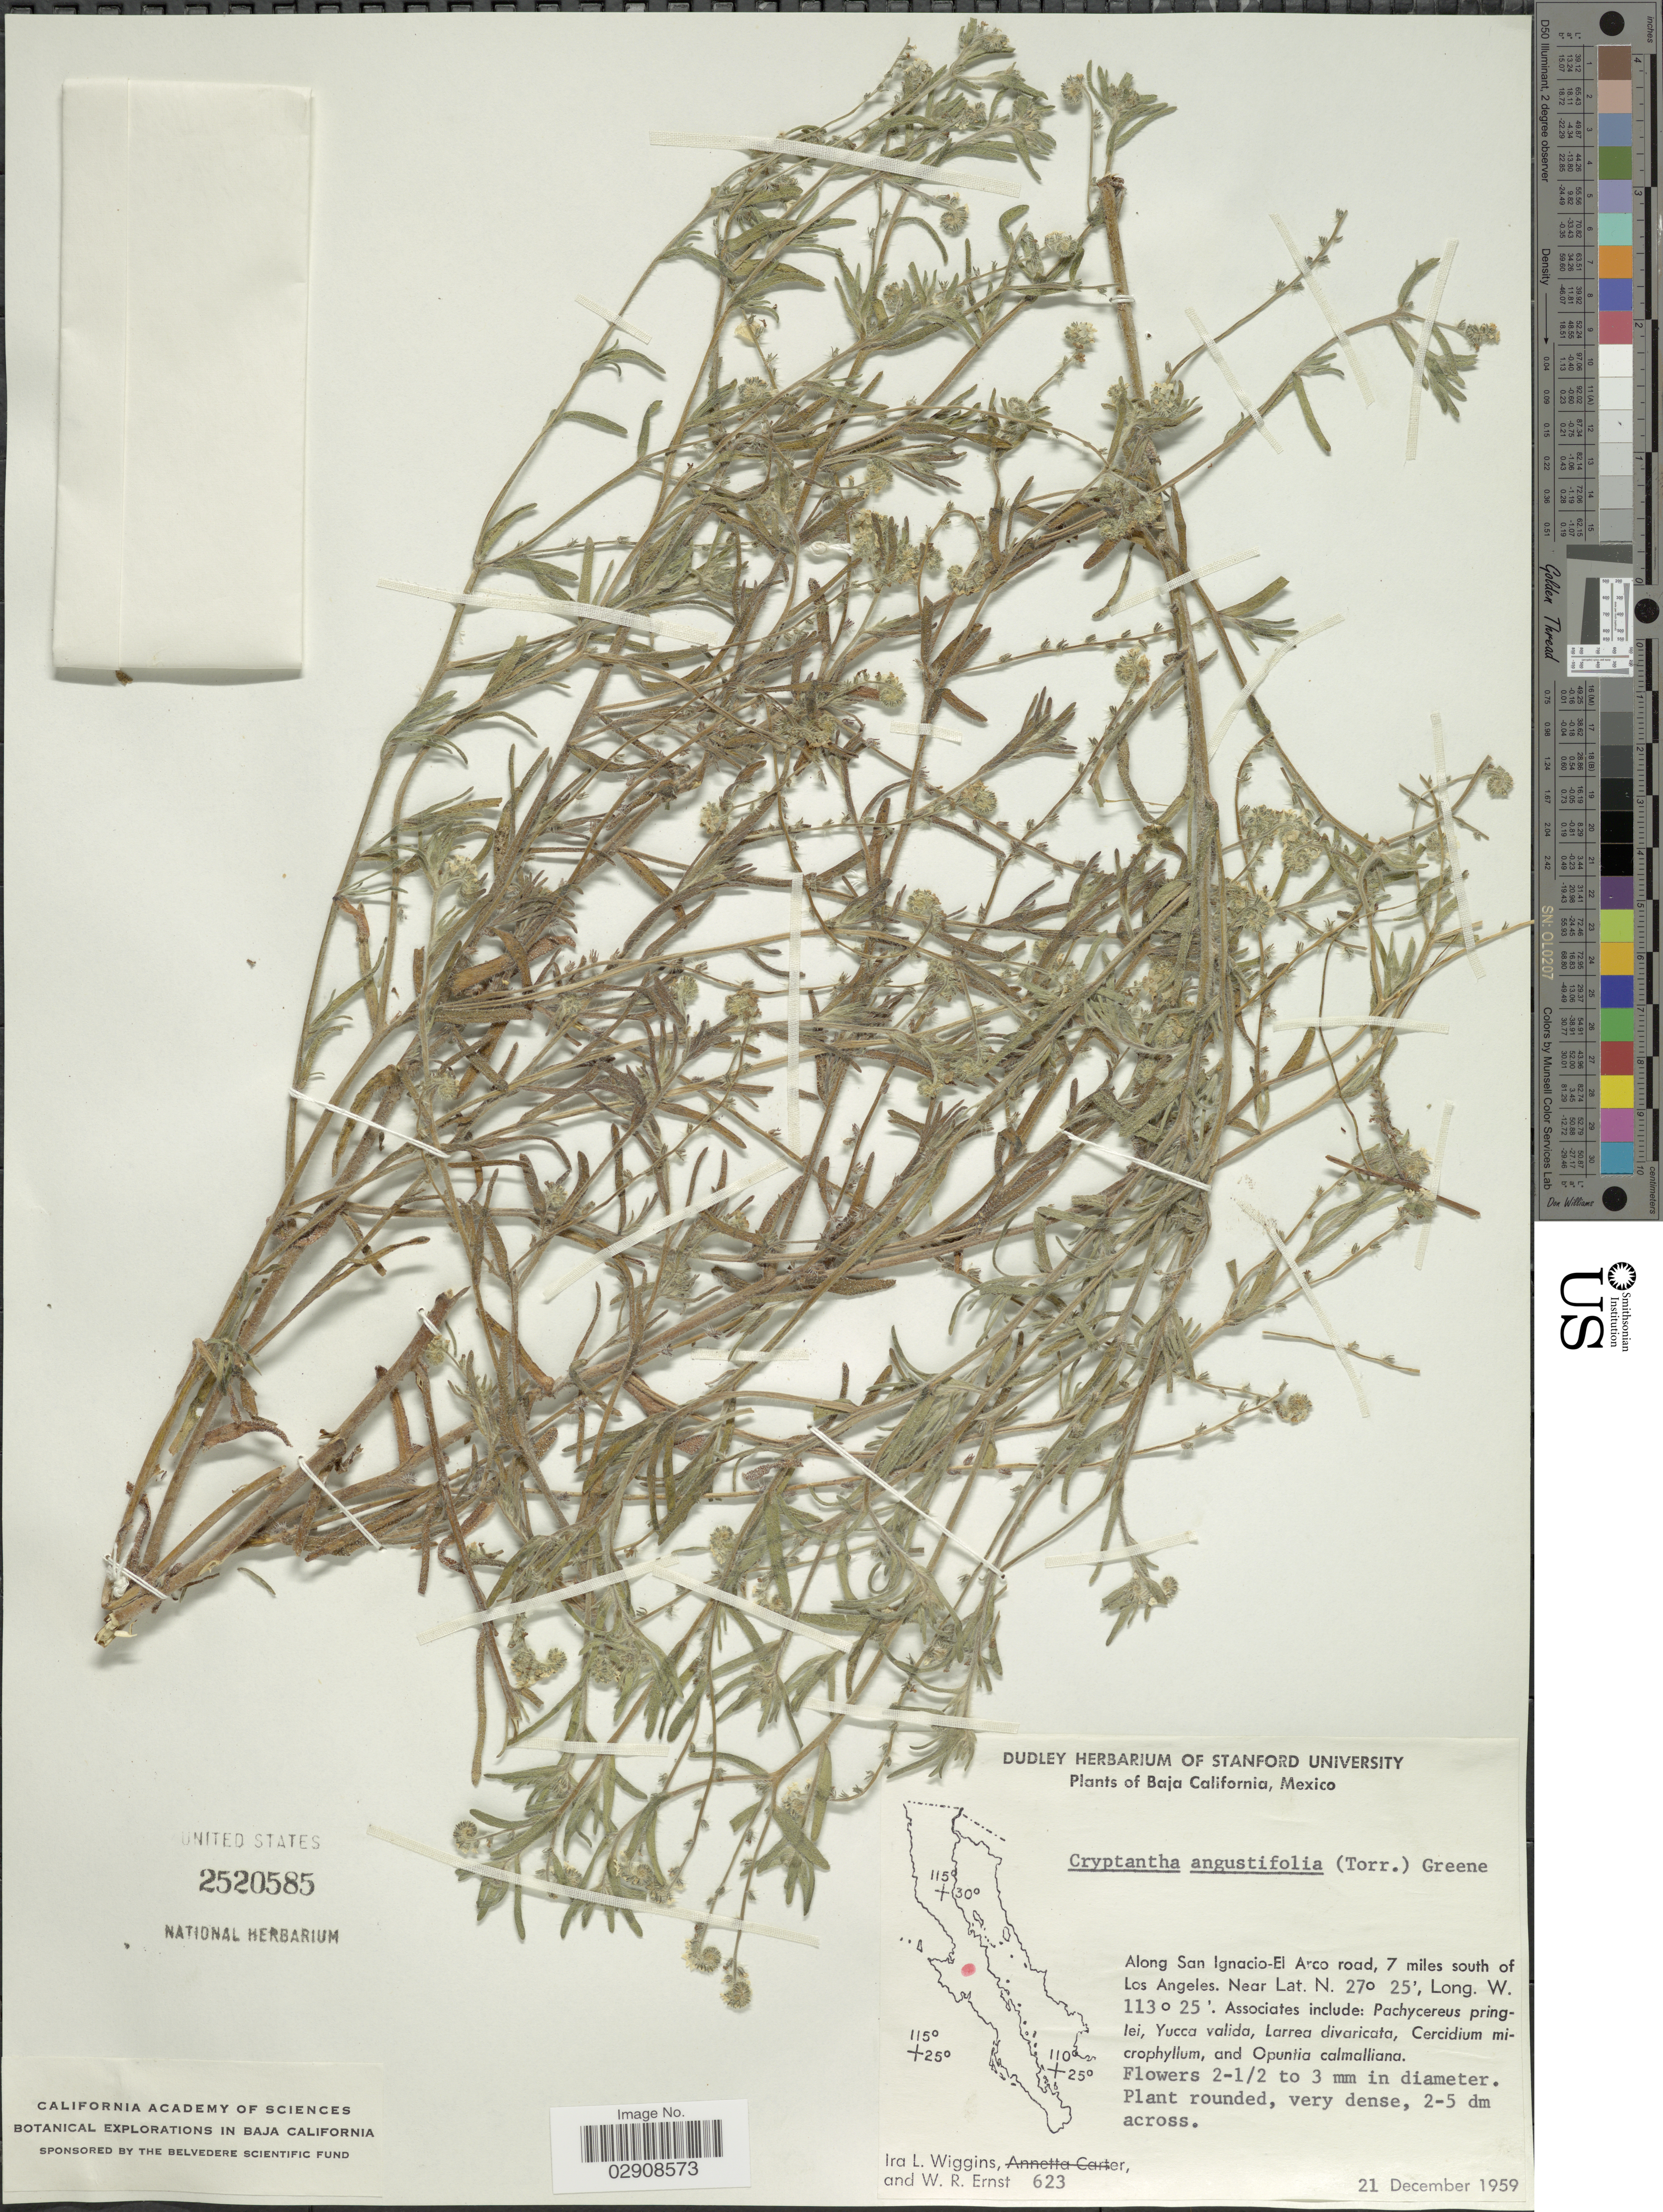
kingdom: Plantae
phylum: Tracheophyta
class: Magnoliopsida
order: Boraginales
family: Boraginaceae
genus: Cryptantha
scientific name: Cryptantha angustifolia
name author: (Torr.) Greene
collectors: I. L. Wiggins & W. R. Ernst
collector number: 623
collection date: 1959-12-21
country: Mexico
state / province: Baja California Norte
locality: Along San Ignacio-El Arco road, 7 miles south of Los Angeles.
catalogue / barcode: US 2520585